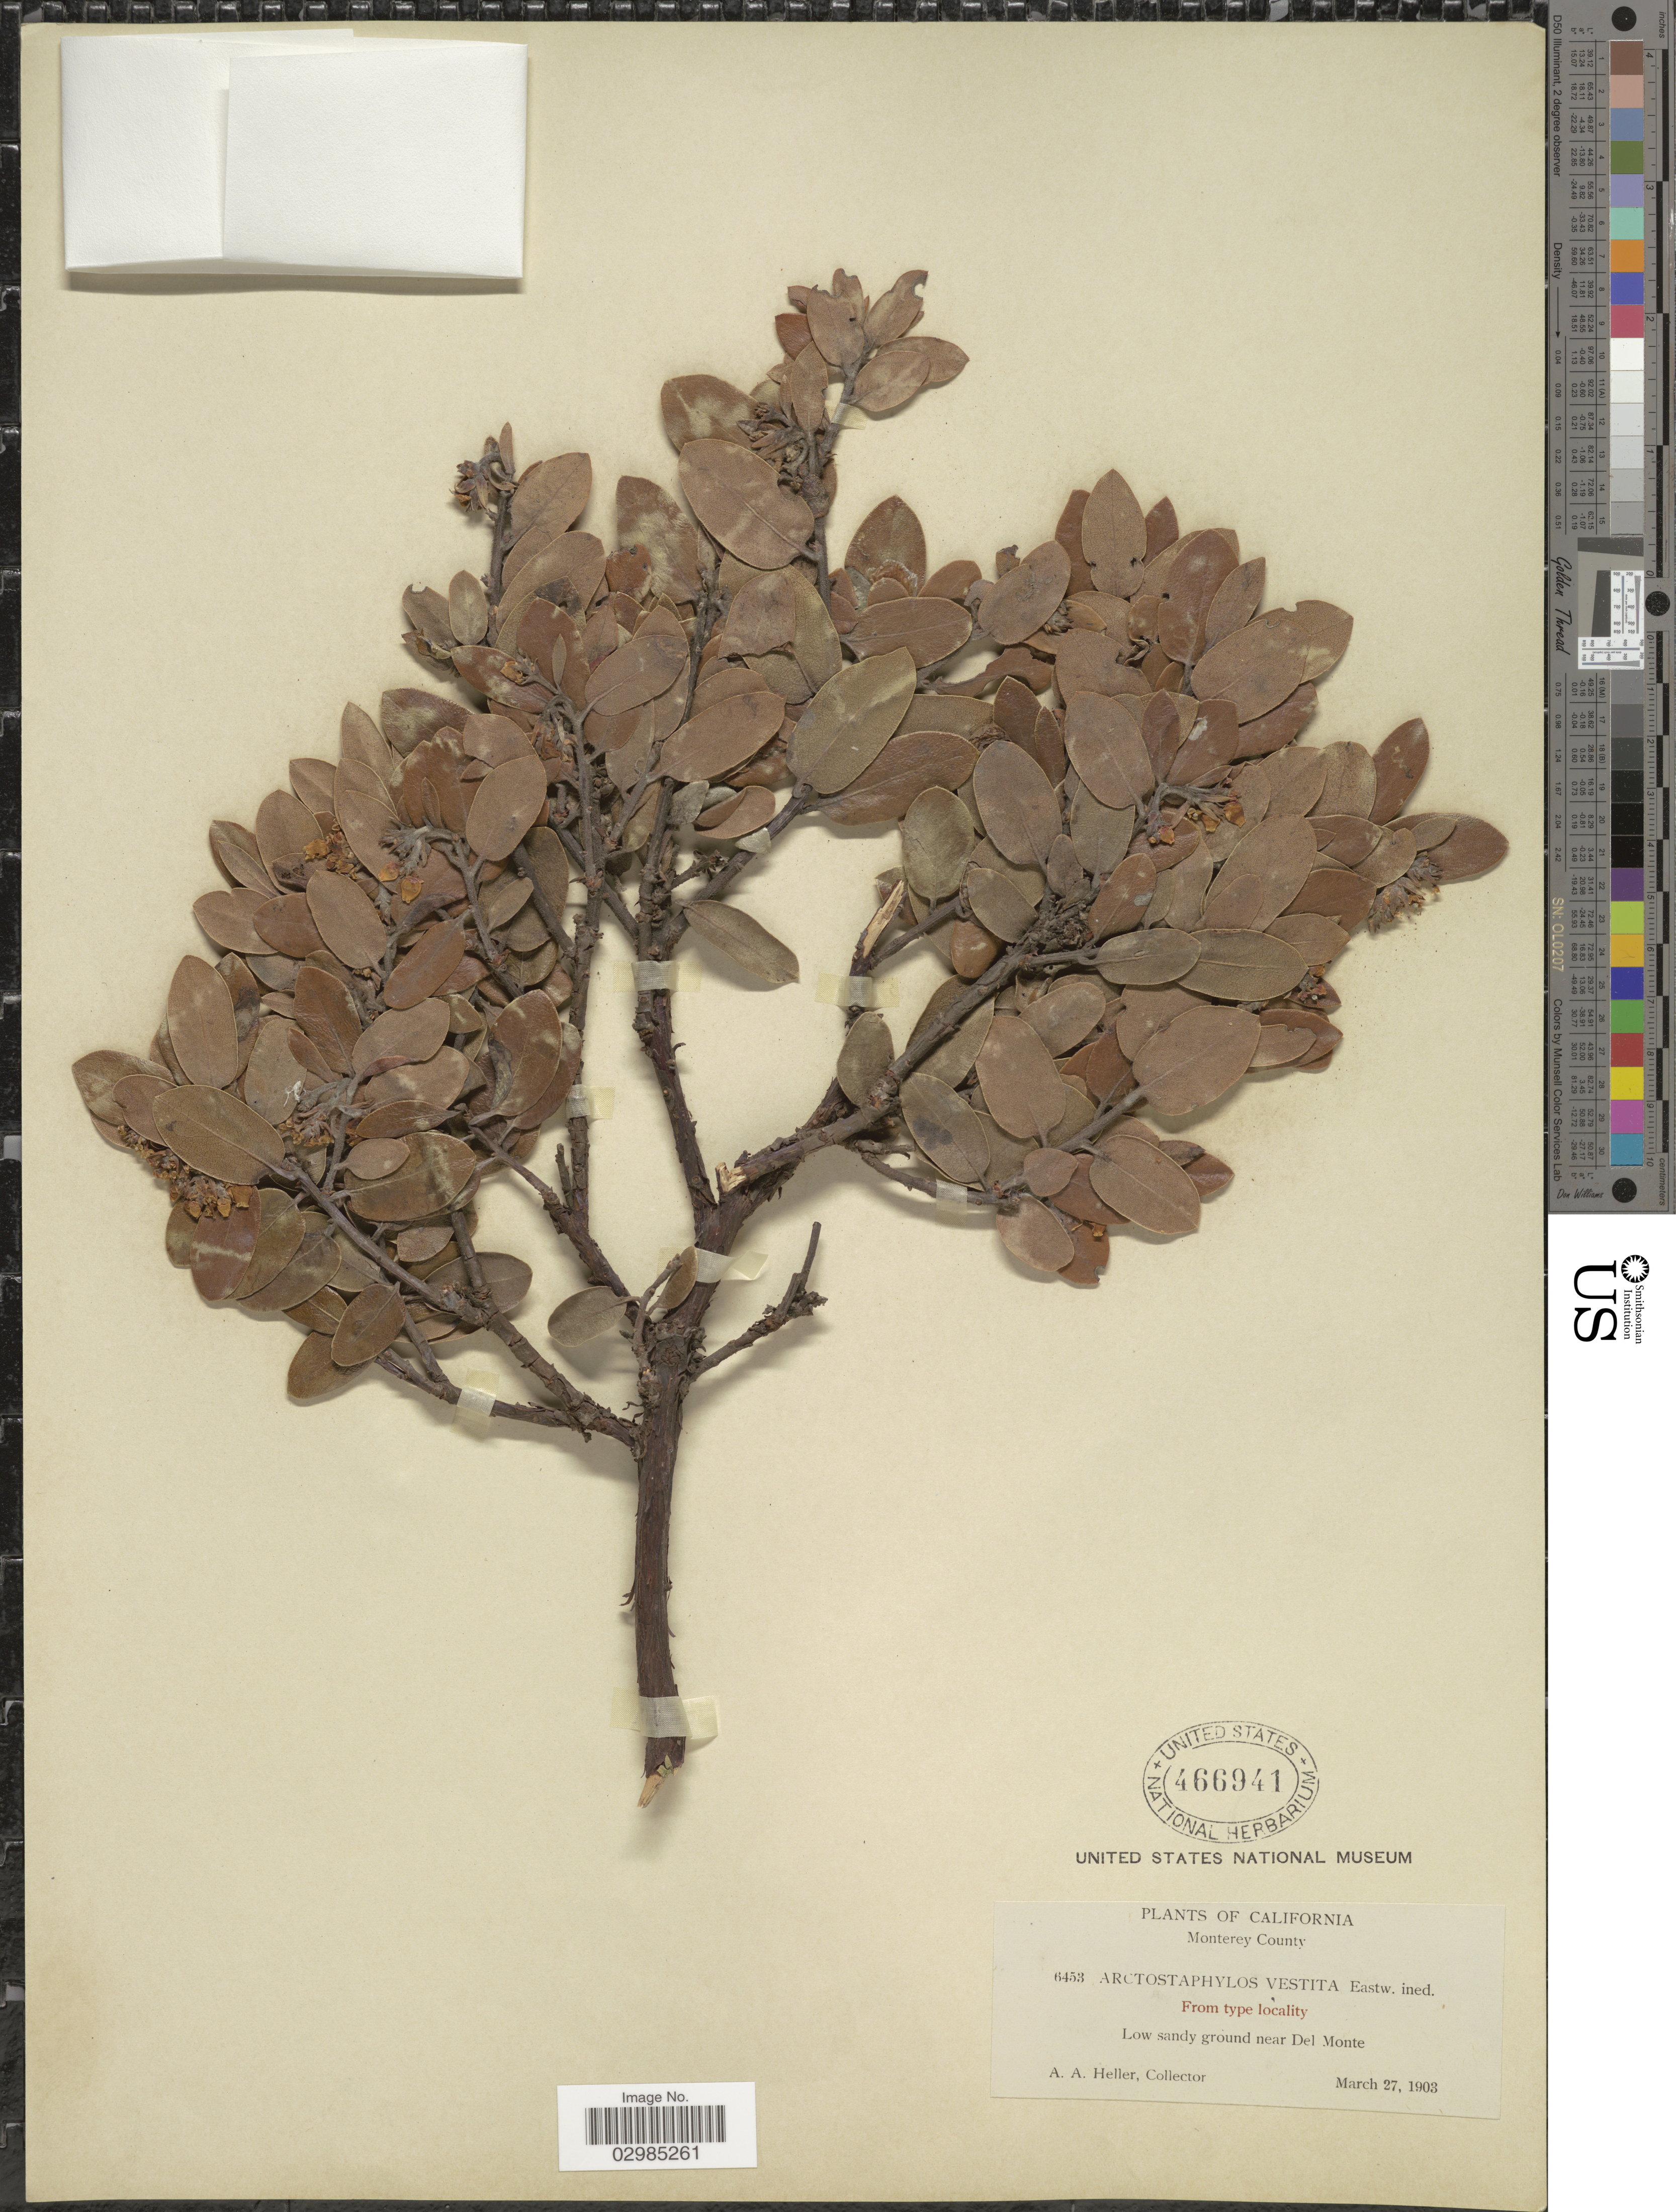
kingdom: Plantae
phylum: Tracheophyta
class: Magnoliopsida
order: Ericales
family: Ericaceae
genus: Arctostaphylos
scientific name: Arctostaphylos vestita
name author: Eastw. in Sarg.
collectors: A. A. Heller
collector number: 6453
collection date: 1903-03-27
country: United States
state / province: California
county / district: Monterey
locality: Monterey County. Ground near Del Monte.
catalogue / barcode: US 466941